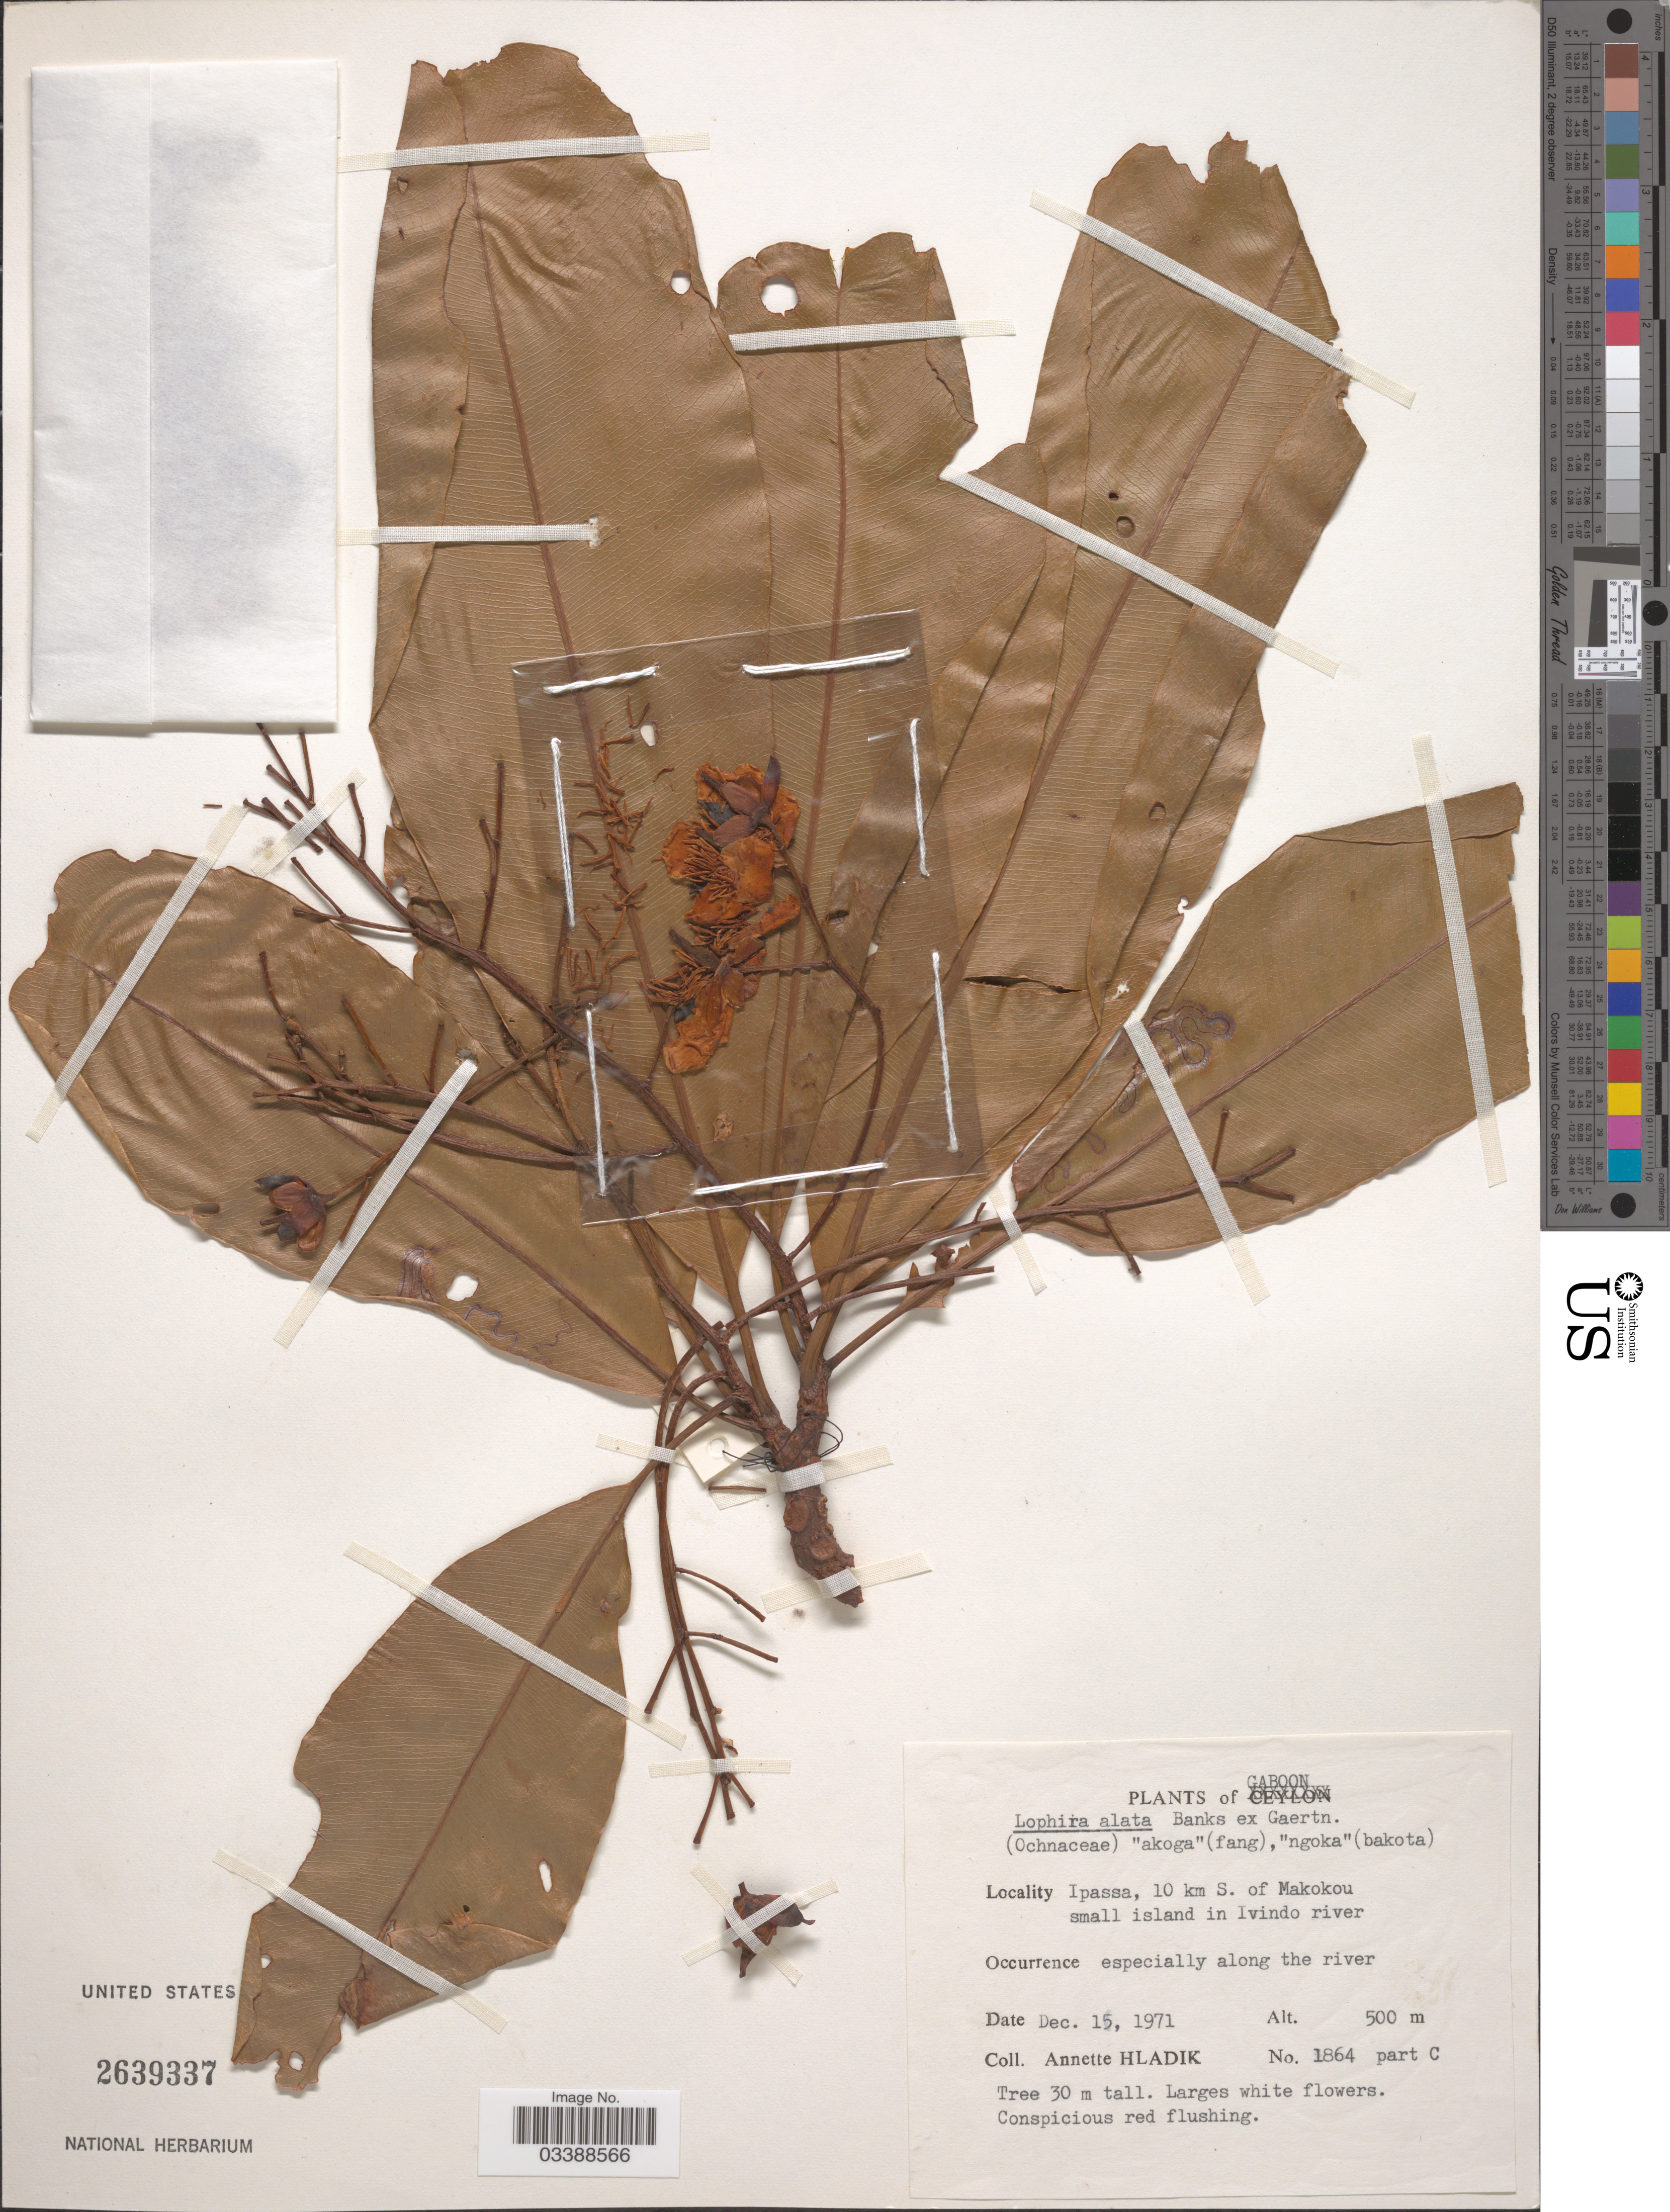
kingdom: Plantae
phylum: Tracheophyta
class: Magnoliopsida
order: Malpighiales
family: Ochnaceae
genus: Lophira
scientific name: Lophira alata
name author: Banks ex C.F. Gaertn.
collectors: A. Hladik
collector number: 1864 part C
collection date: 1971-12-15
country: Gabon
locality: Gaboon. Ipassa, 10 km S. of Makokou small island in Ivindo river.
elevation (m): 500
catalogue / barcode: US 2639337